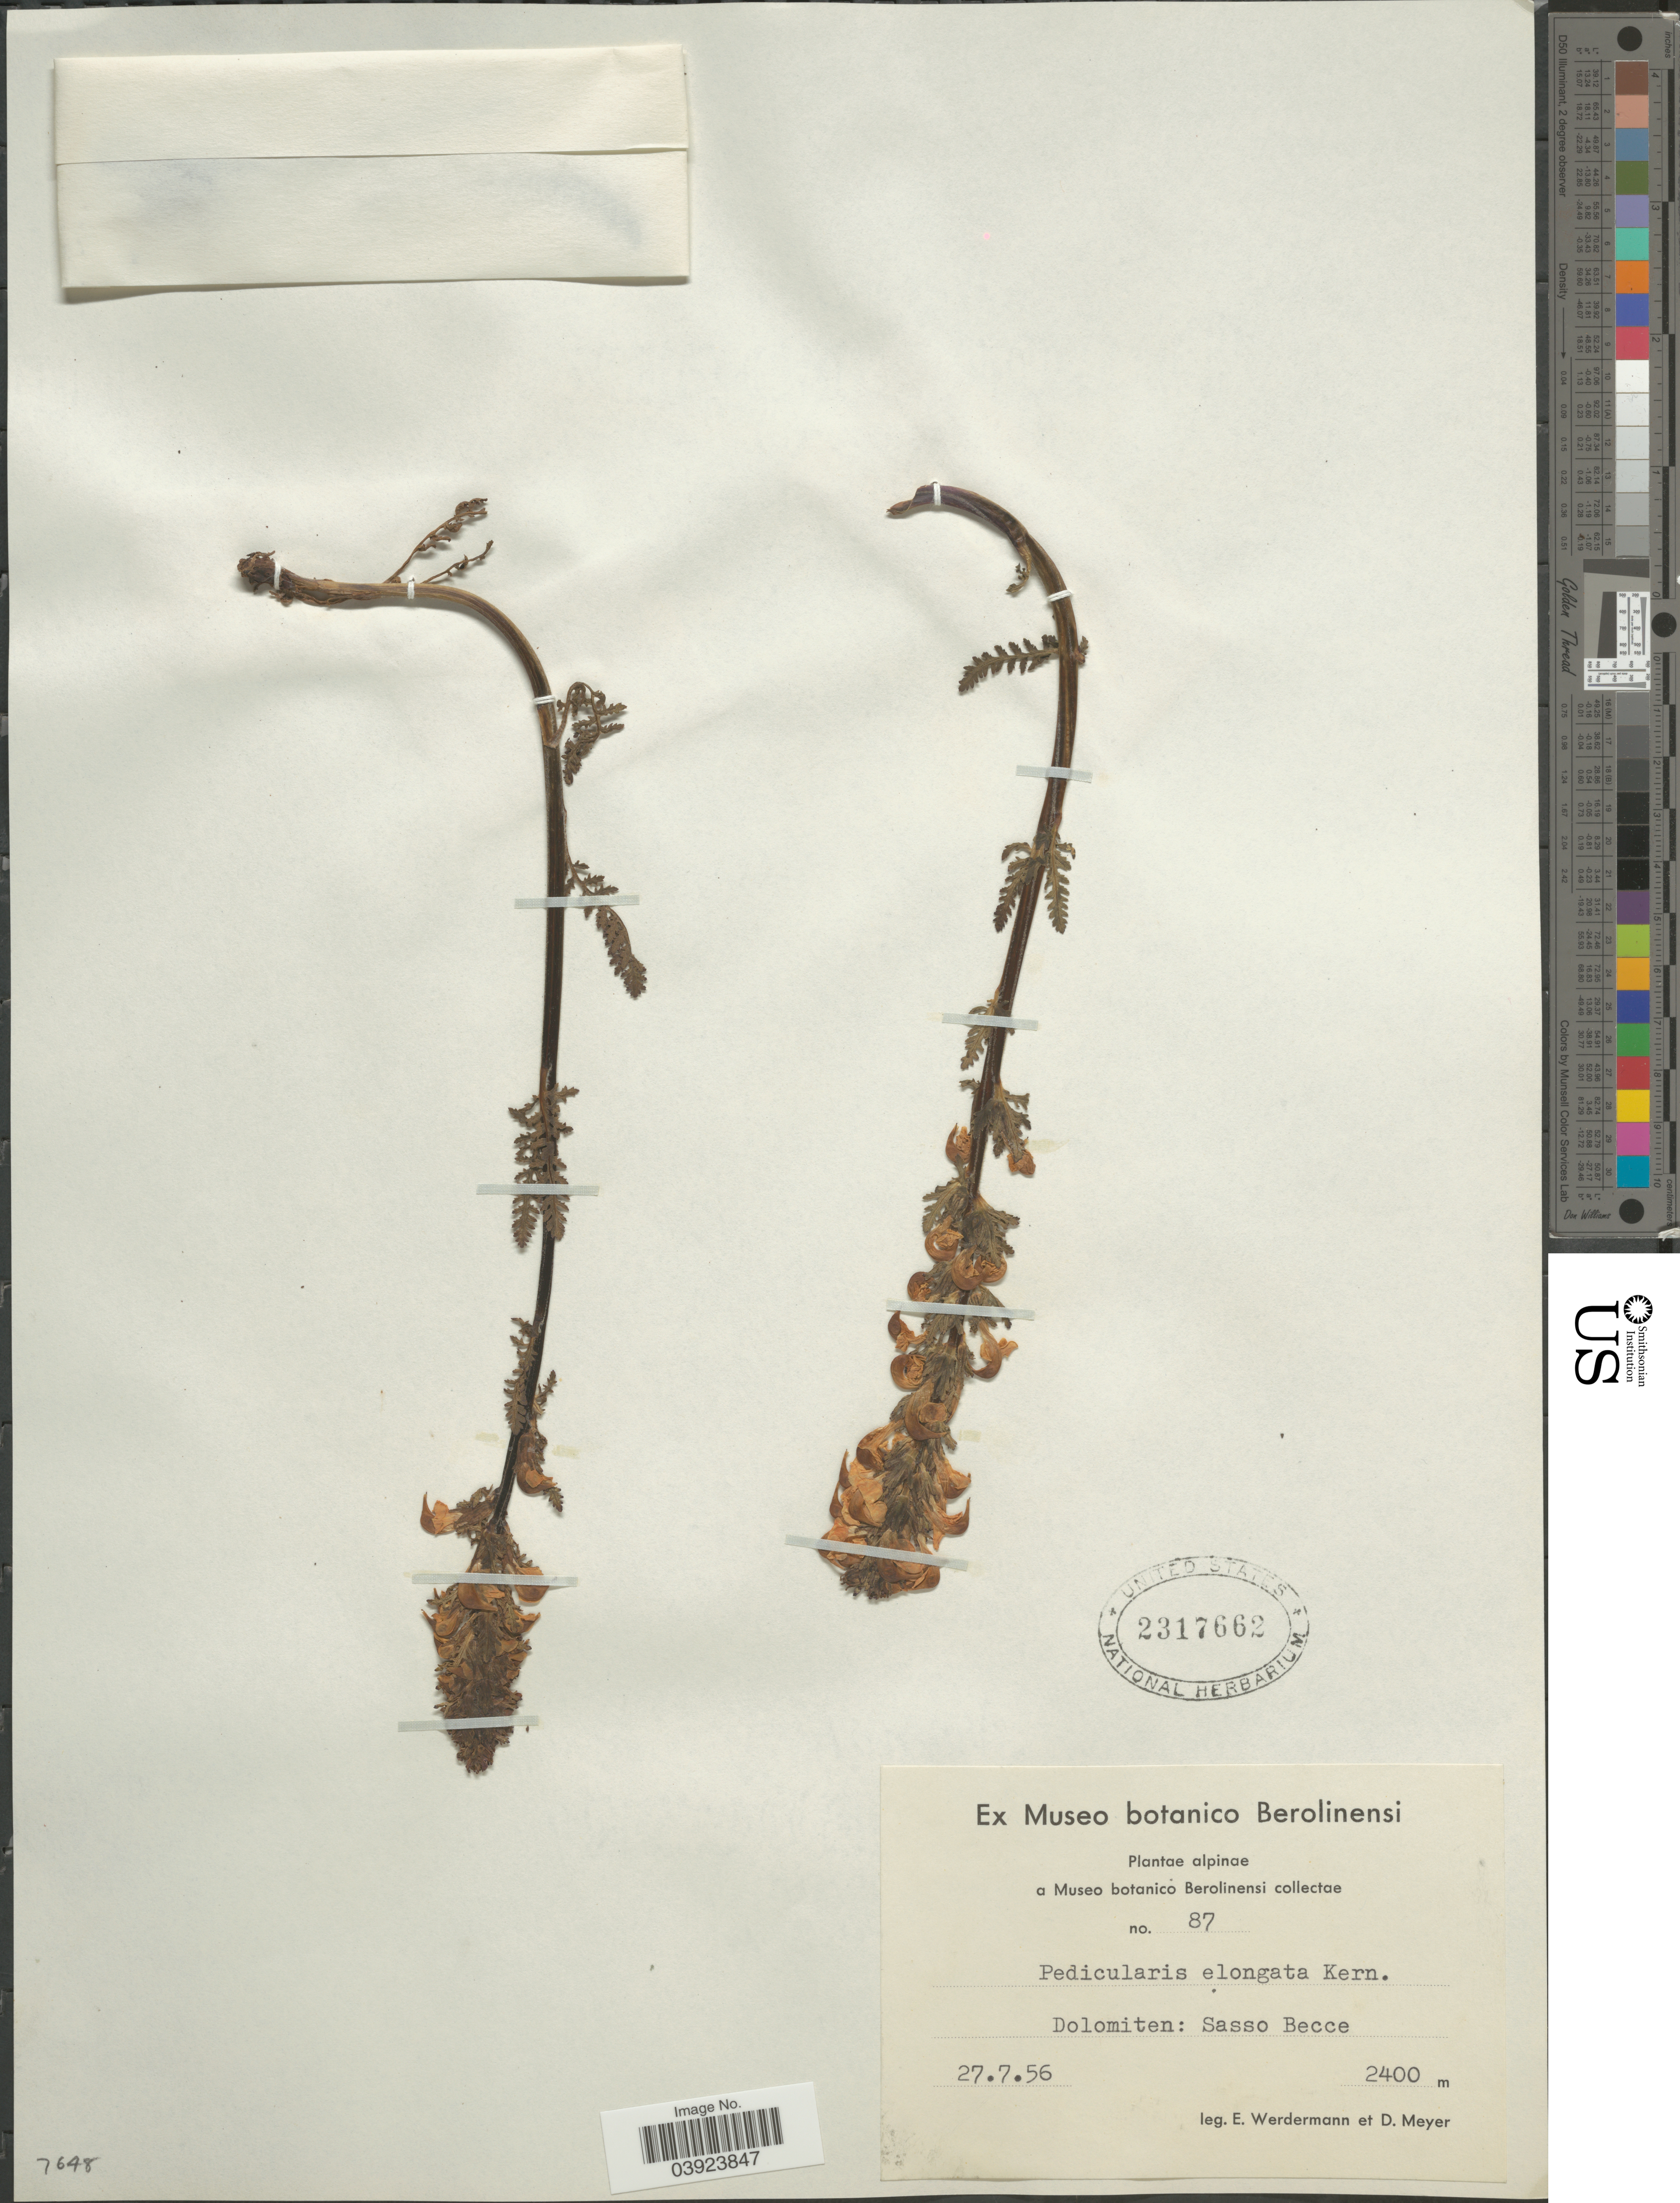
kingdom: Plantae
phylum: Tracheophyta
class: Magnoliopsida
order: Lamiales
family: Orobanchaceae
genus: Pedicularis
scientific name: Pedicularis elongata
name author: A. Kern.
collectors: E. Werdermann & D. Meyer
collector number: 87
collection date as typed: Transcribed d/m/y: 27/7/56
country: Italy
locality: Dolomiten: Sasso Becce.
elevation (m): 2400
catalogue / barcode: US 2317662